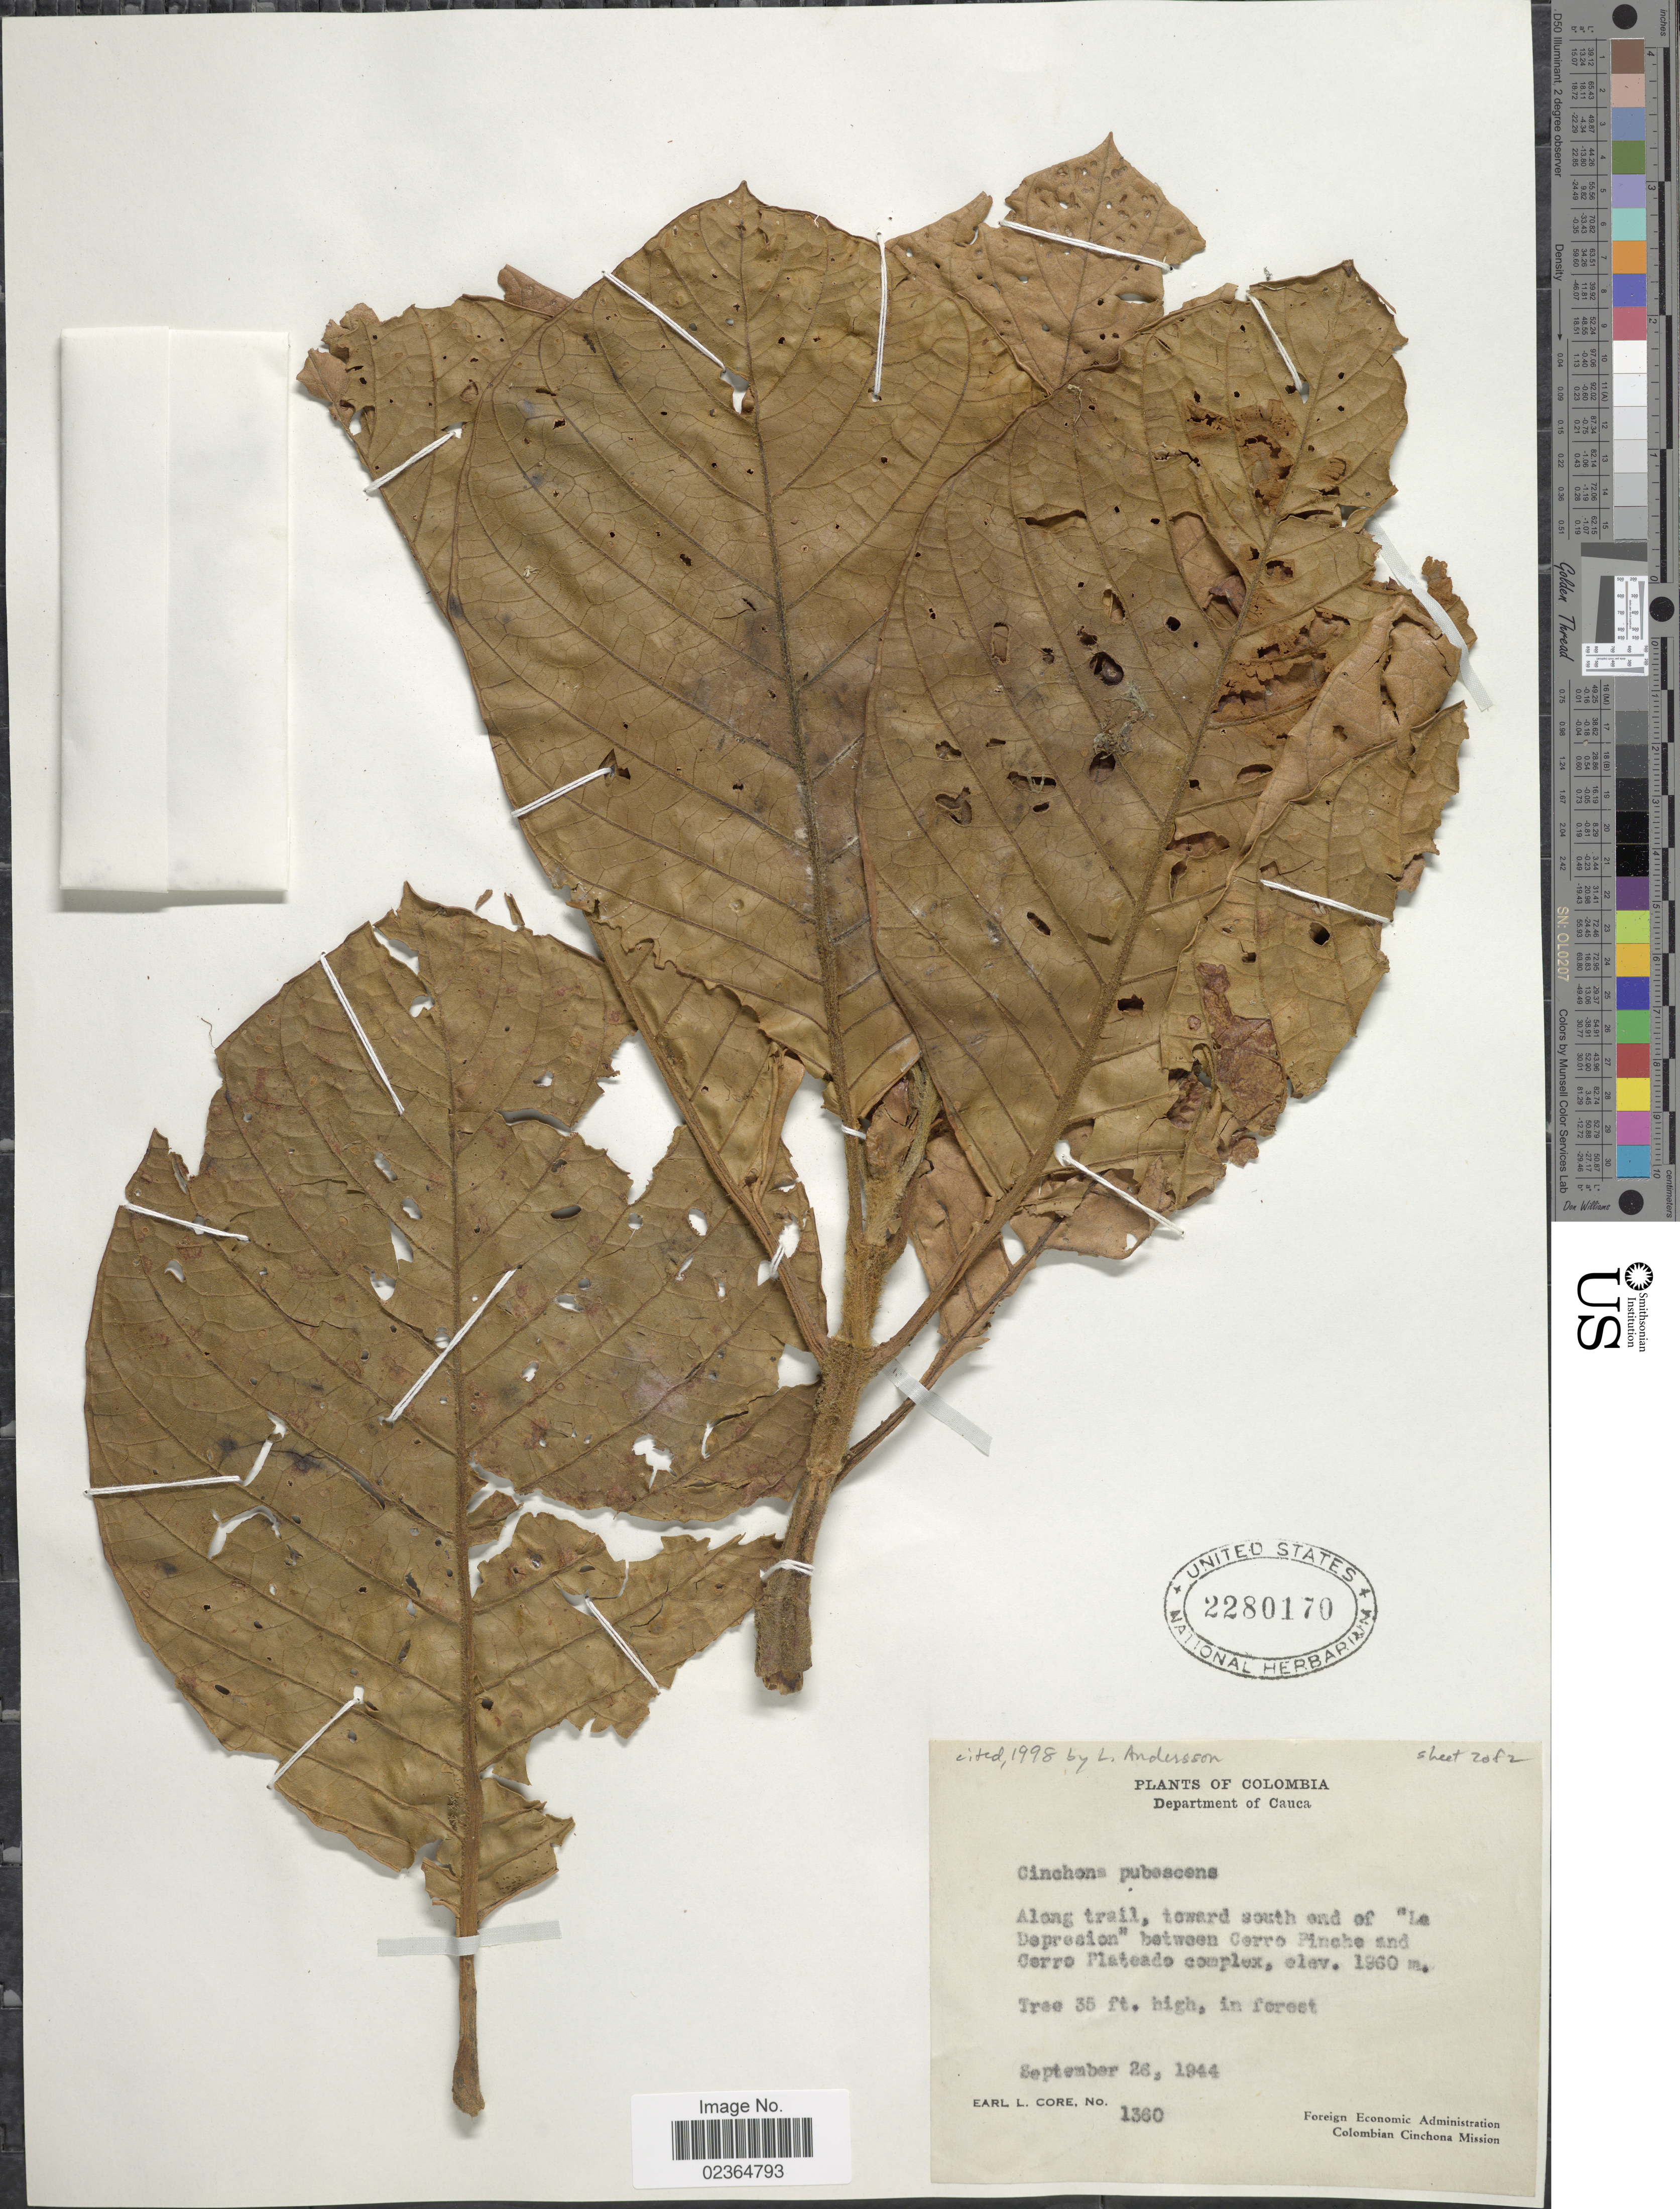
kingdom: Plantae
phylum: Tracheophyta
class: Magnoliopsida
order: Gentianales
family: Rubiaceae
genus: Cinchona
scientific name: Cinchona pubescens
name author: Vahl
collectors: E. L. Core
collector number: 1360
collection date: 1944-09-26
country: Colombia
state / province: Cauca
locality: Along trail, toward south end of "La Depression" between Cerro Pinche and Cerro Plateado complex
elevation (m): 1960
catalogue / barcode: US 2280170